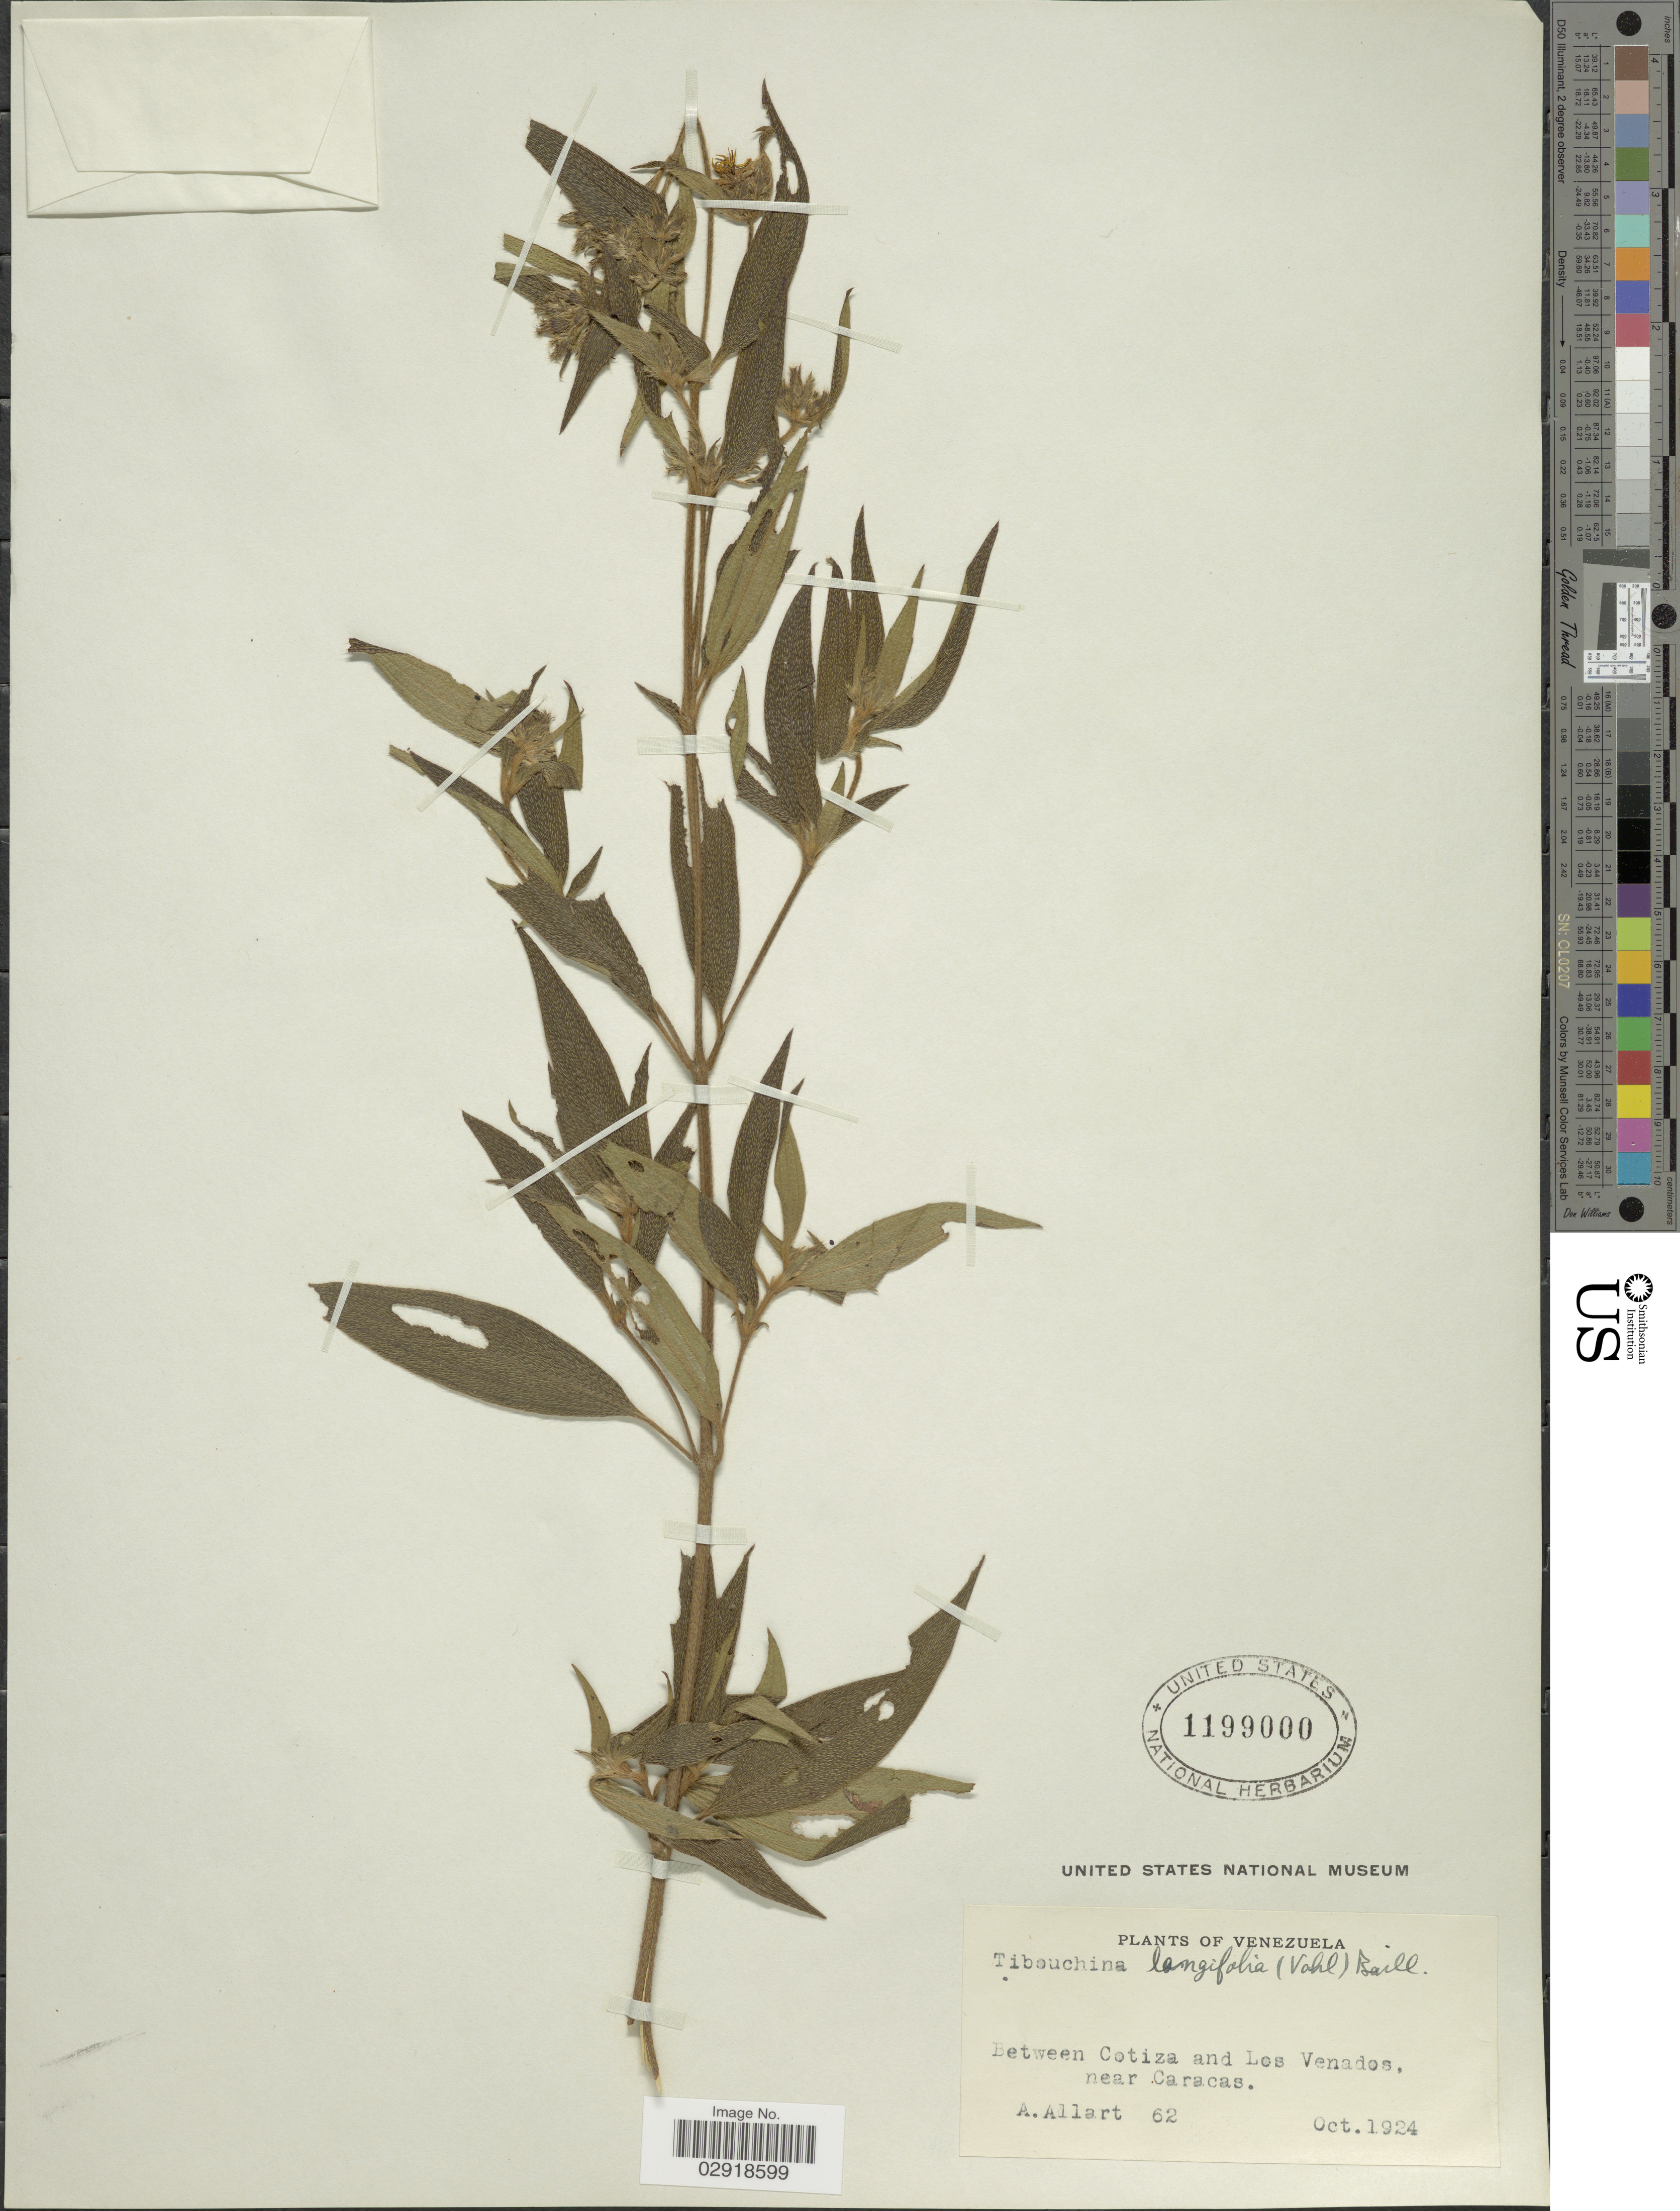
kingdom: Plantae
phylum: Tracheophyta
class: Magnoliopsida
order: Myrtales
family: Melastomataceae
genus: Chaetogastra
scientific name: Chaetogastra longifolia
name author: (Vahl) DC.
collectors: A. Allart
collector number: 62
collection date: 1924-10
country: Venezuela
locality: Between Cotiza and Los Venados, near Caracas.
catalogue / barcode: US 1199000